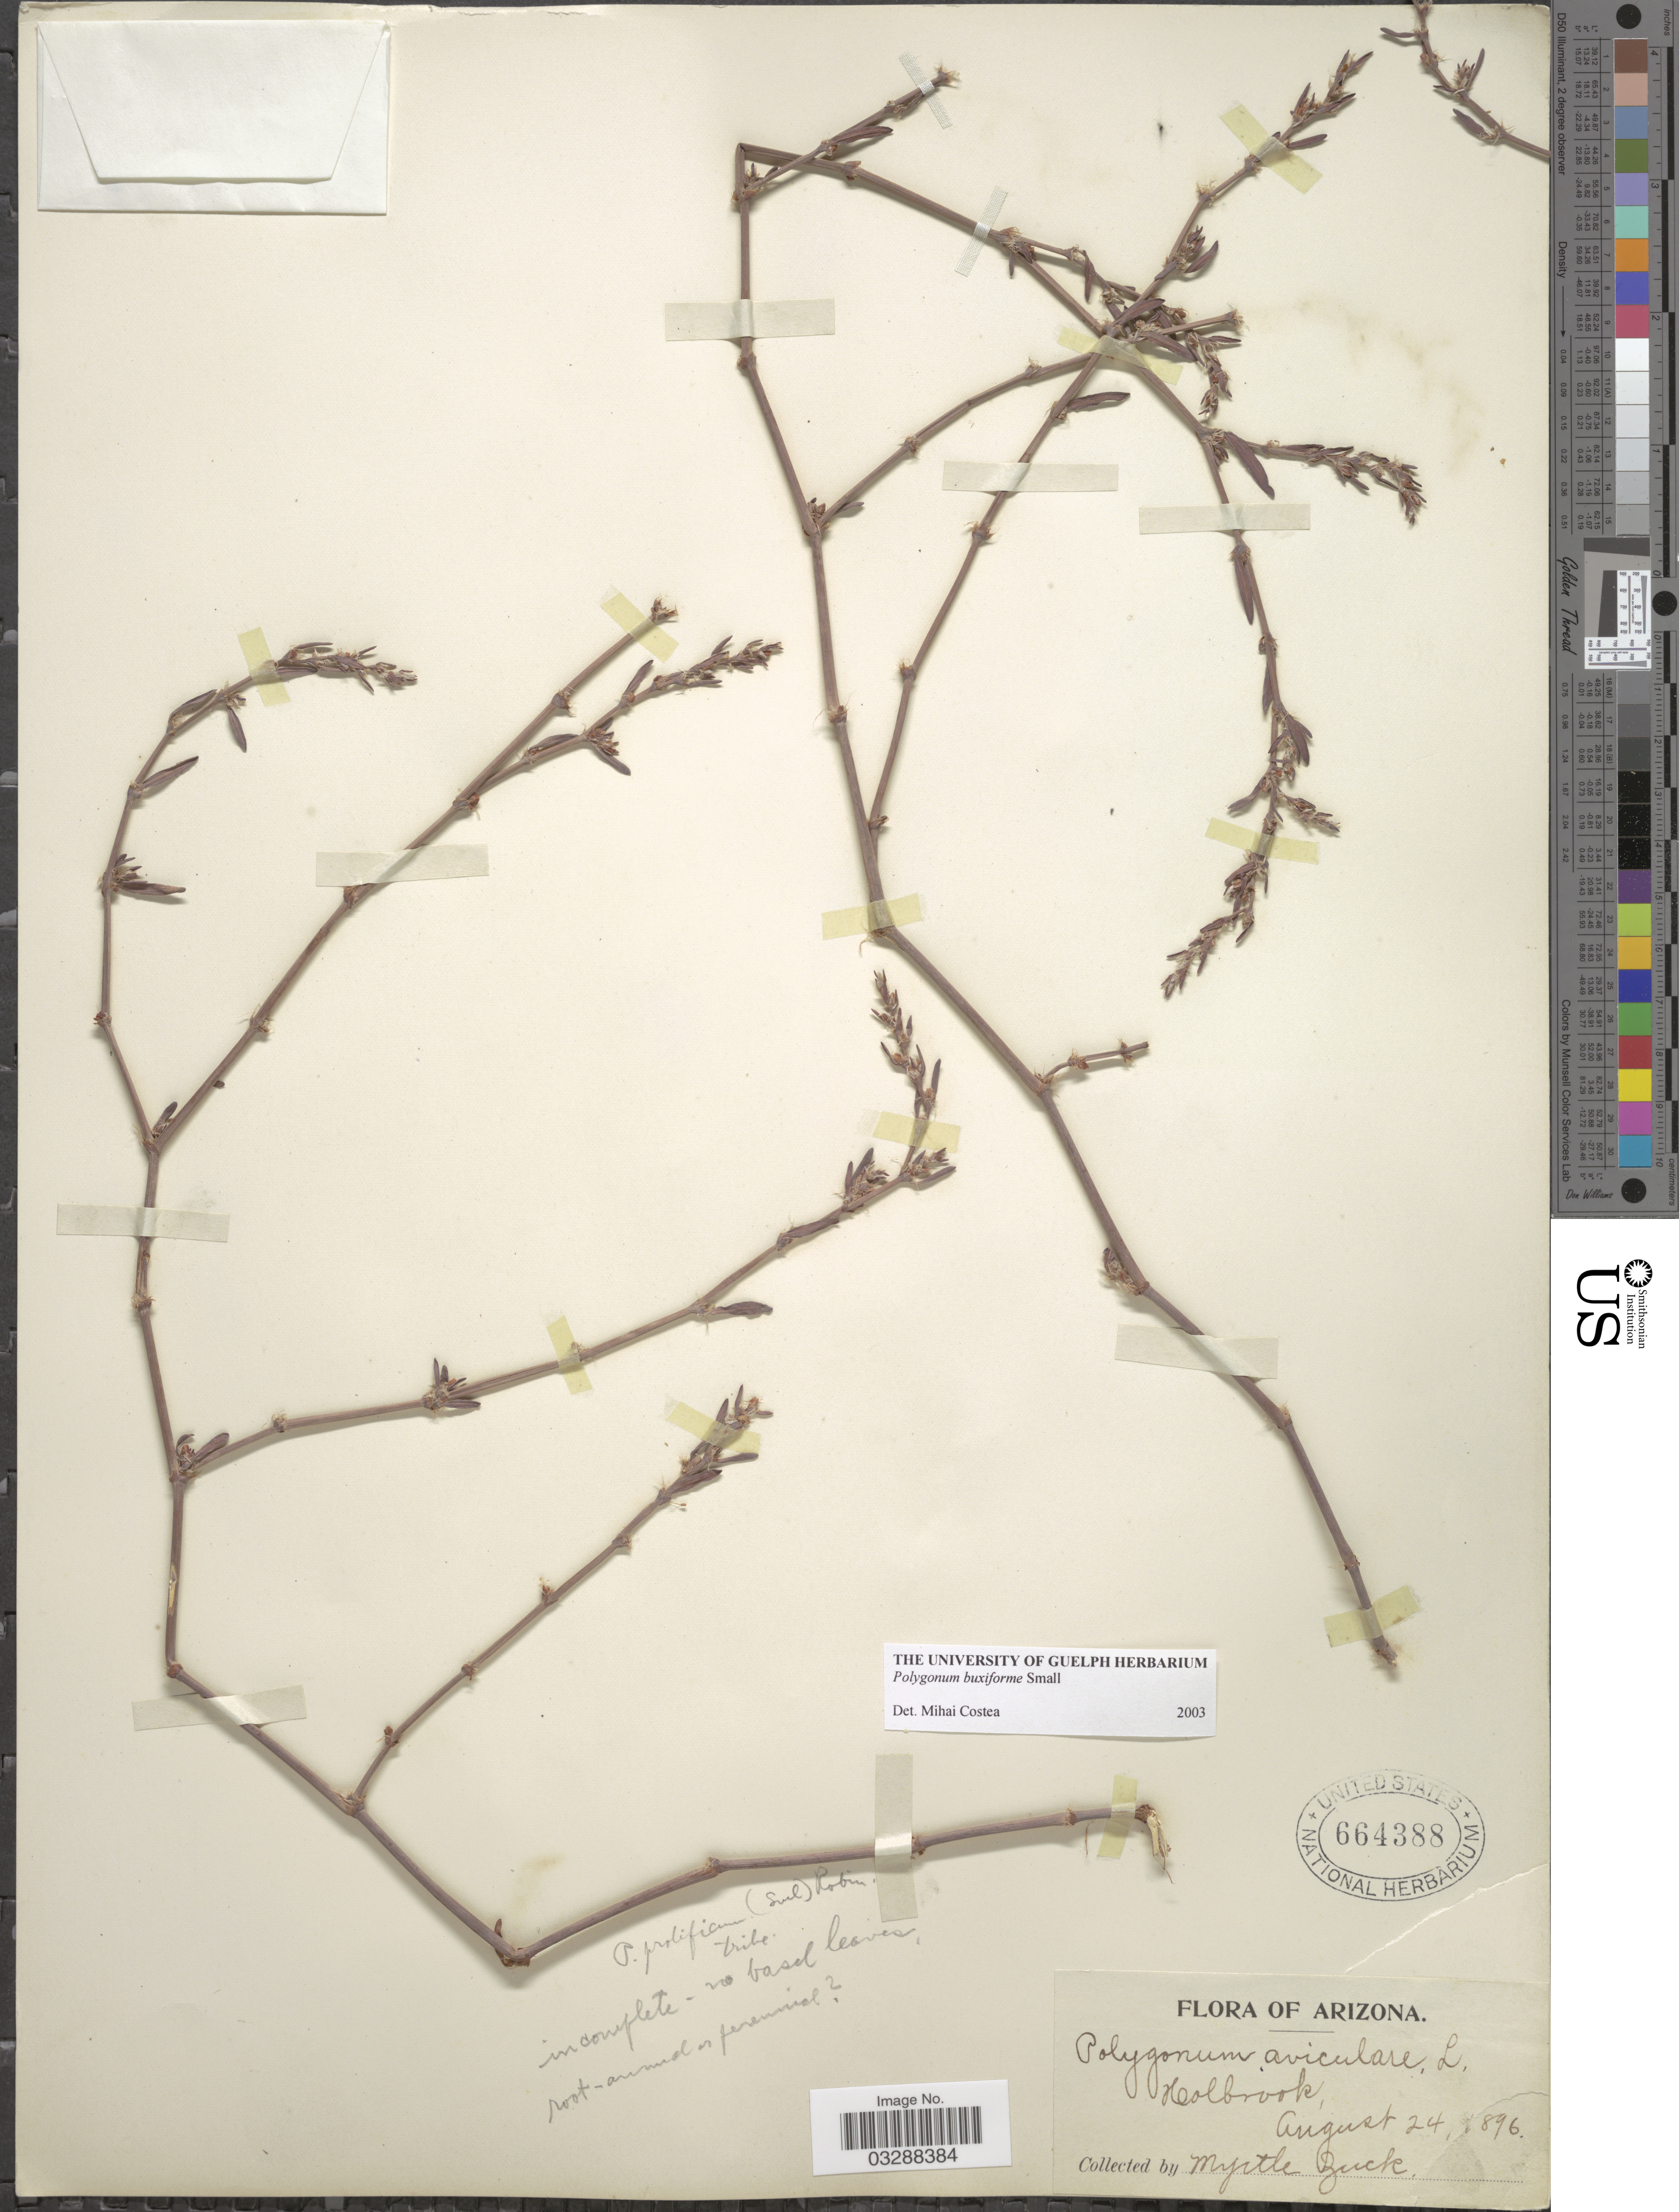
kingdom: Plantae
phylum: Tracheophyta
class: Magnoliopsida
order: Caryophyllales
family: Polygonaceae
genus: Polygonum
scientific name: Polygonum buxiforme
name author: Small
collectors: M. Zuck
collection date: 1896-08-24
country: United States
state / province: Arizona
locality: Holbrook.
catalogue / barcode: US 664388